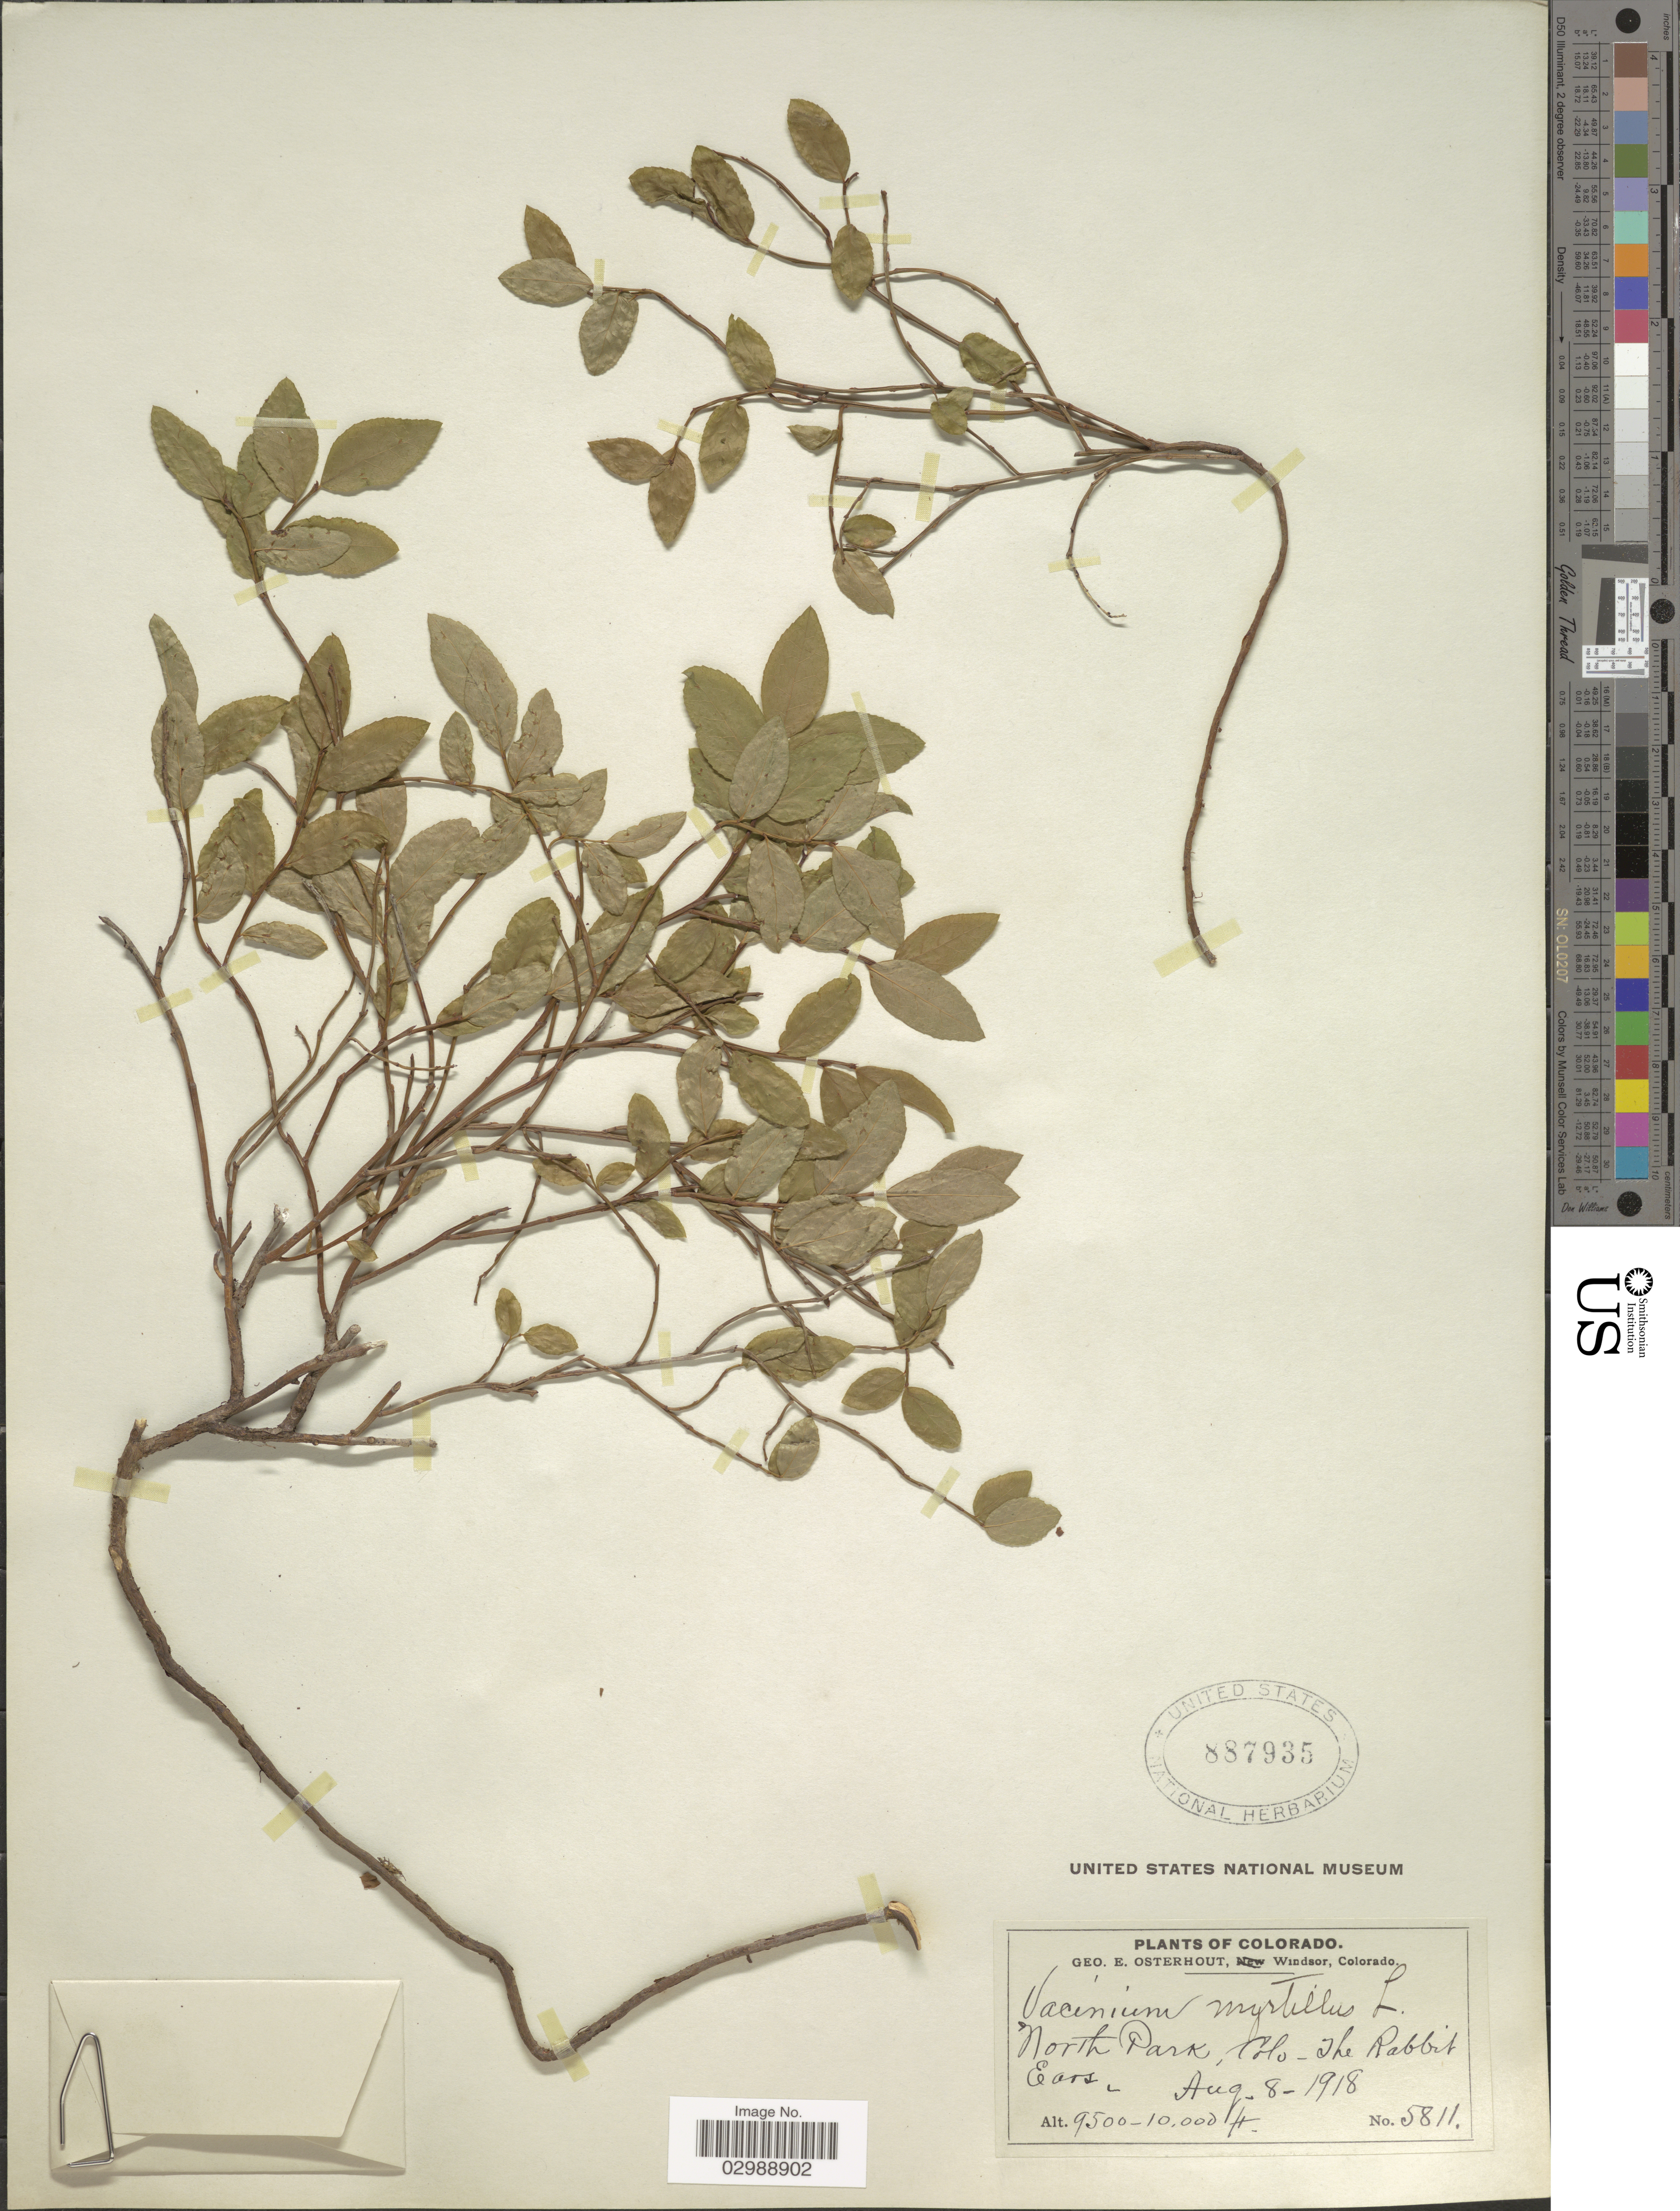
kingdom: Plantae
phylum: Tracheophyta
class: Magnoliopsida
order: Ericales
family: Ericaceae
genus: Vaccinium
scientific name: Vaccinium oreophilum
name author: Rydb.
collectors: G. Osterhout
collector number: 5811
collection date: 1918-08-08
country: United States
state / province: Colorado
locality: North Park. The Rabbit Ears.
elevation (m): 2896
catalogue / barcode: US 887935